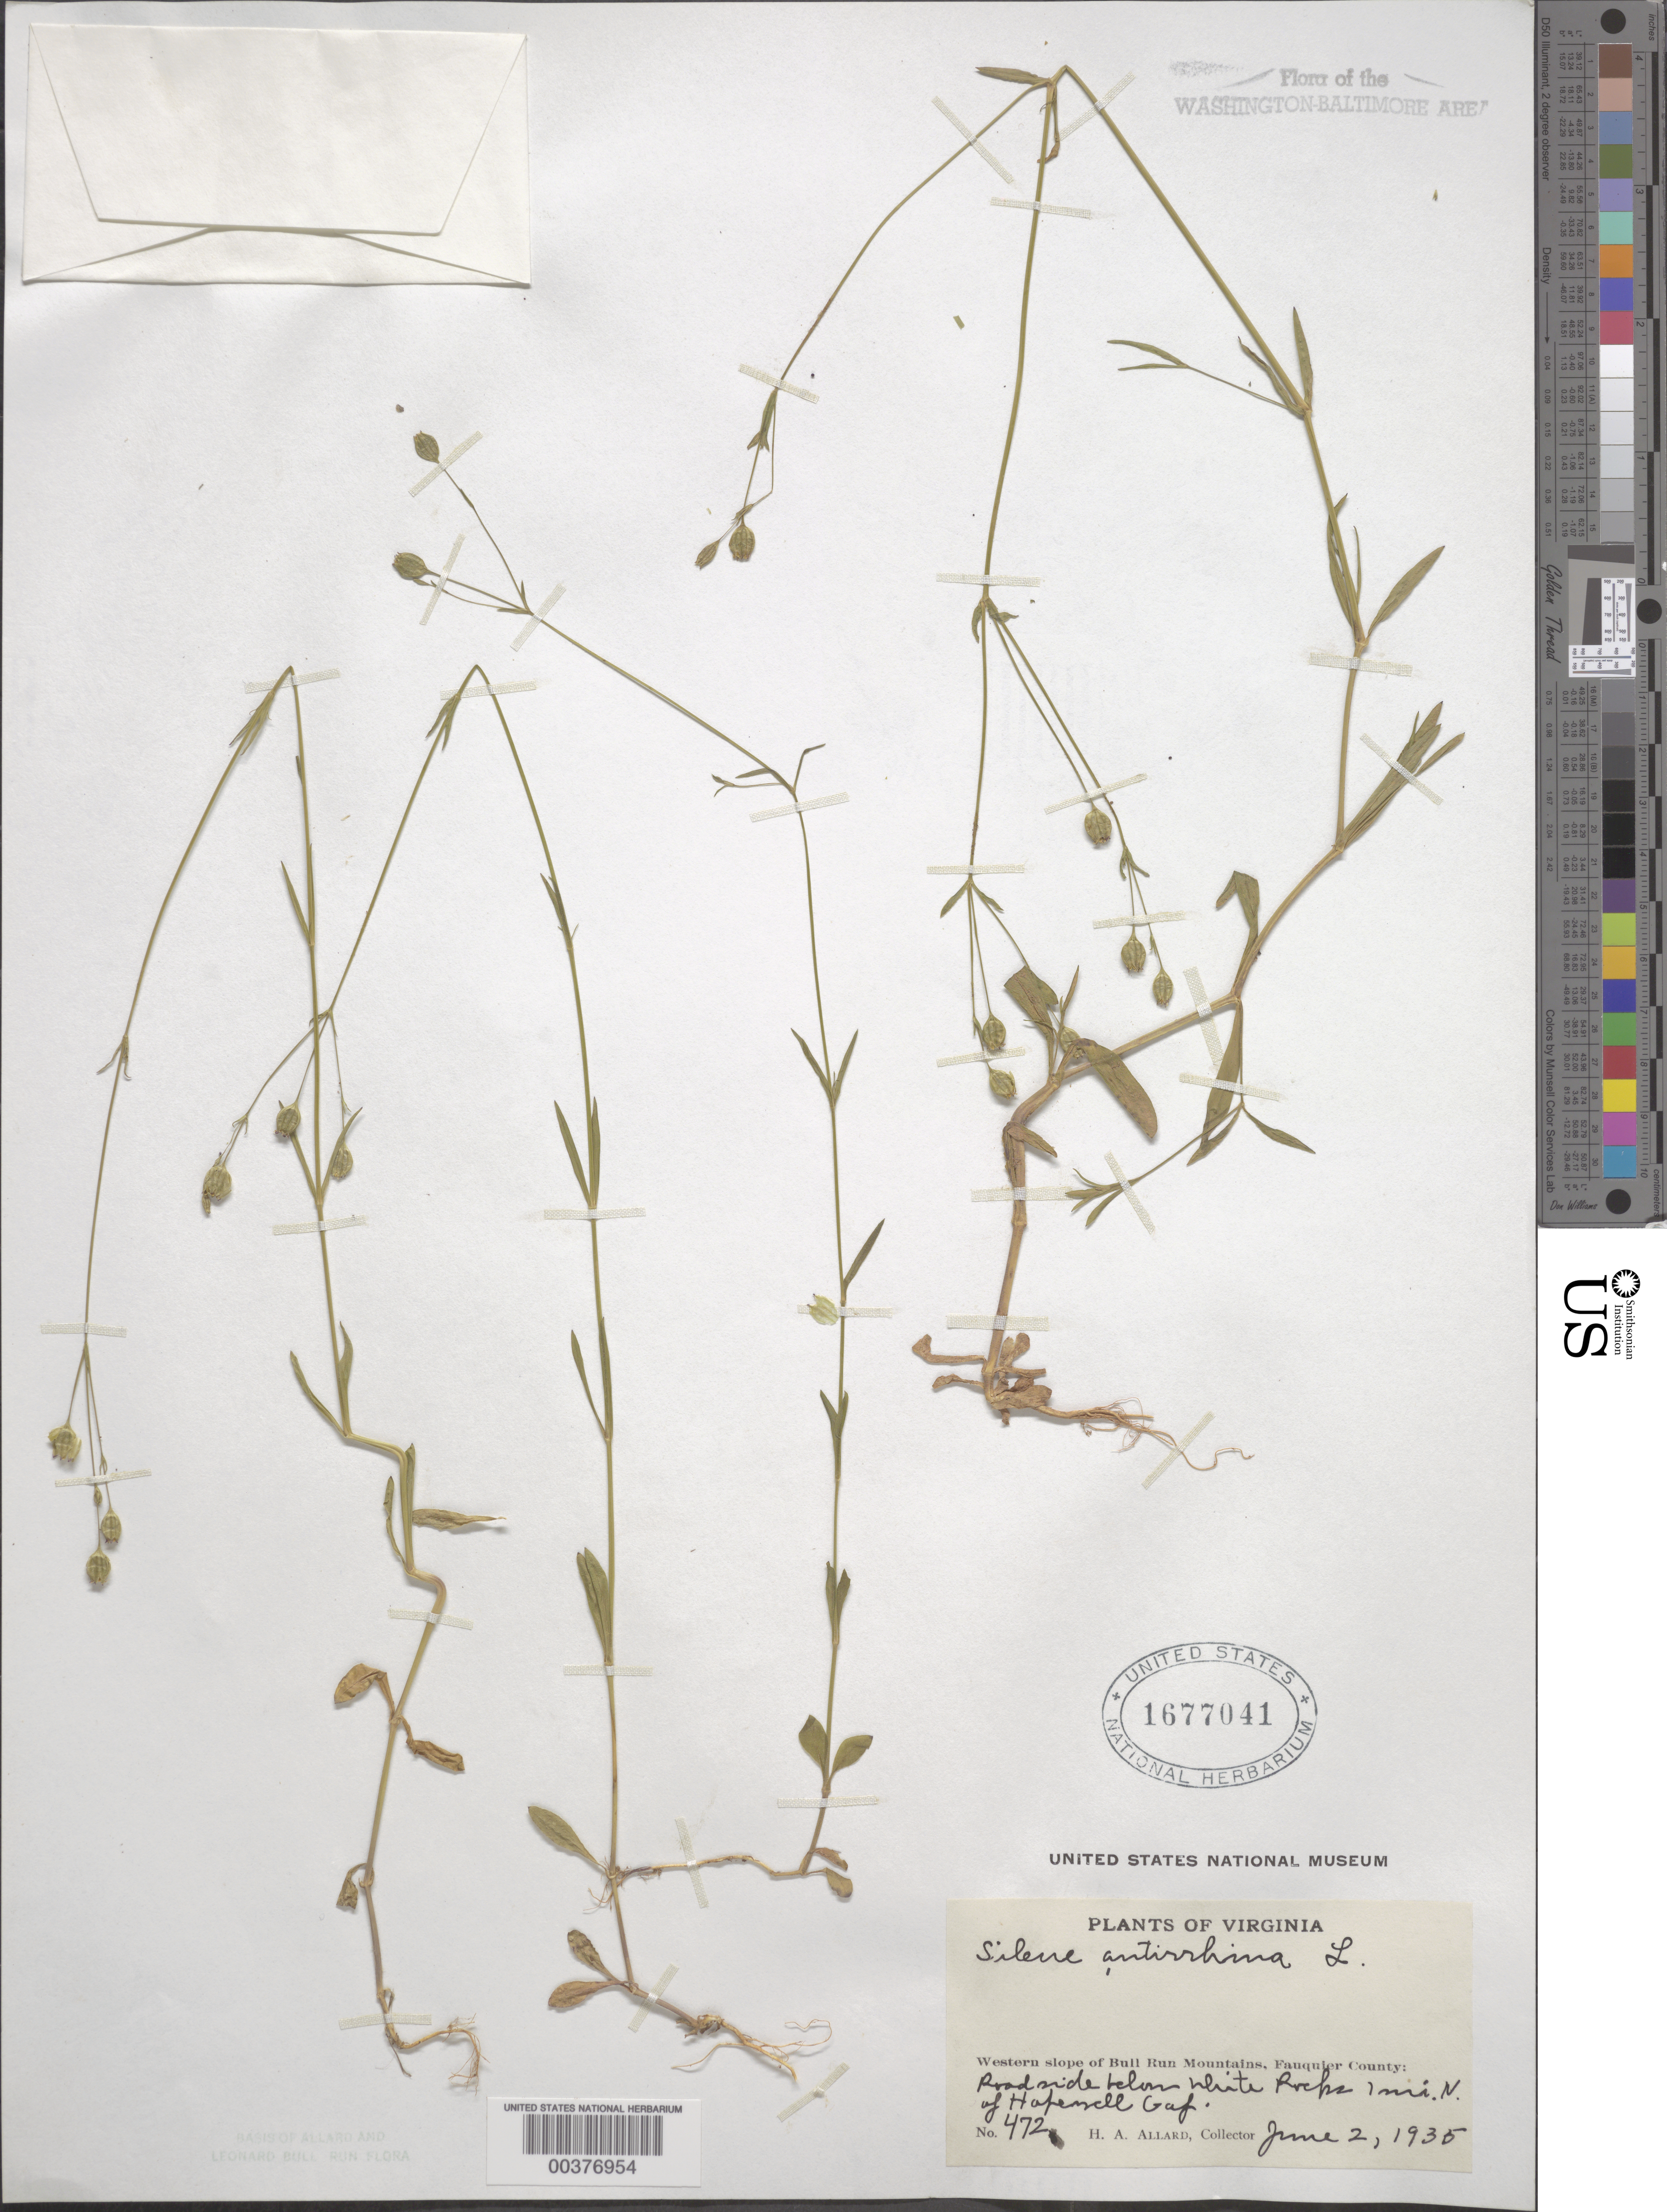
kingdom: Plantae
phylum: Tracheophyta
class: Magnoliopsida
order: Caryophyllales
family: Caryophyllaceae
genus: Silene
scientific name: Silene antirrhina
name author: L.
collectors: H. A. Allard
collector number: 472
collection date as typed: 02 Jun 1935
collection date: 1935-06-02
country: United States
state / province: Virginia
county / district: Fauquier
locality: North of Hopewell Gap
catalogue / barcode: US 1677041